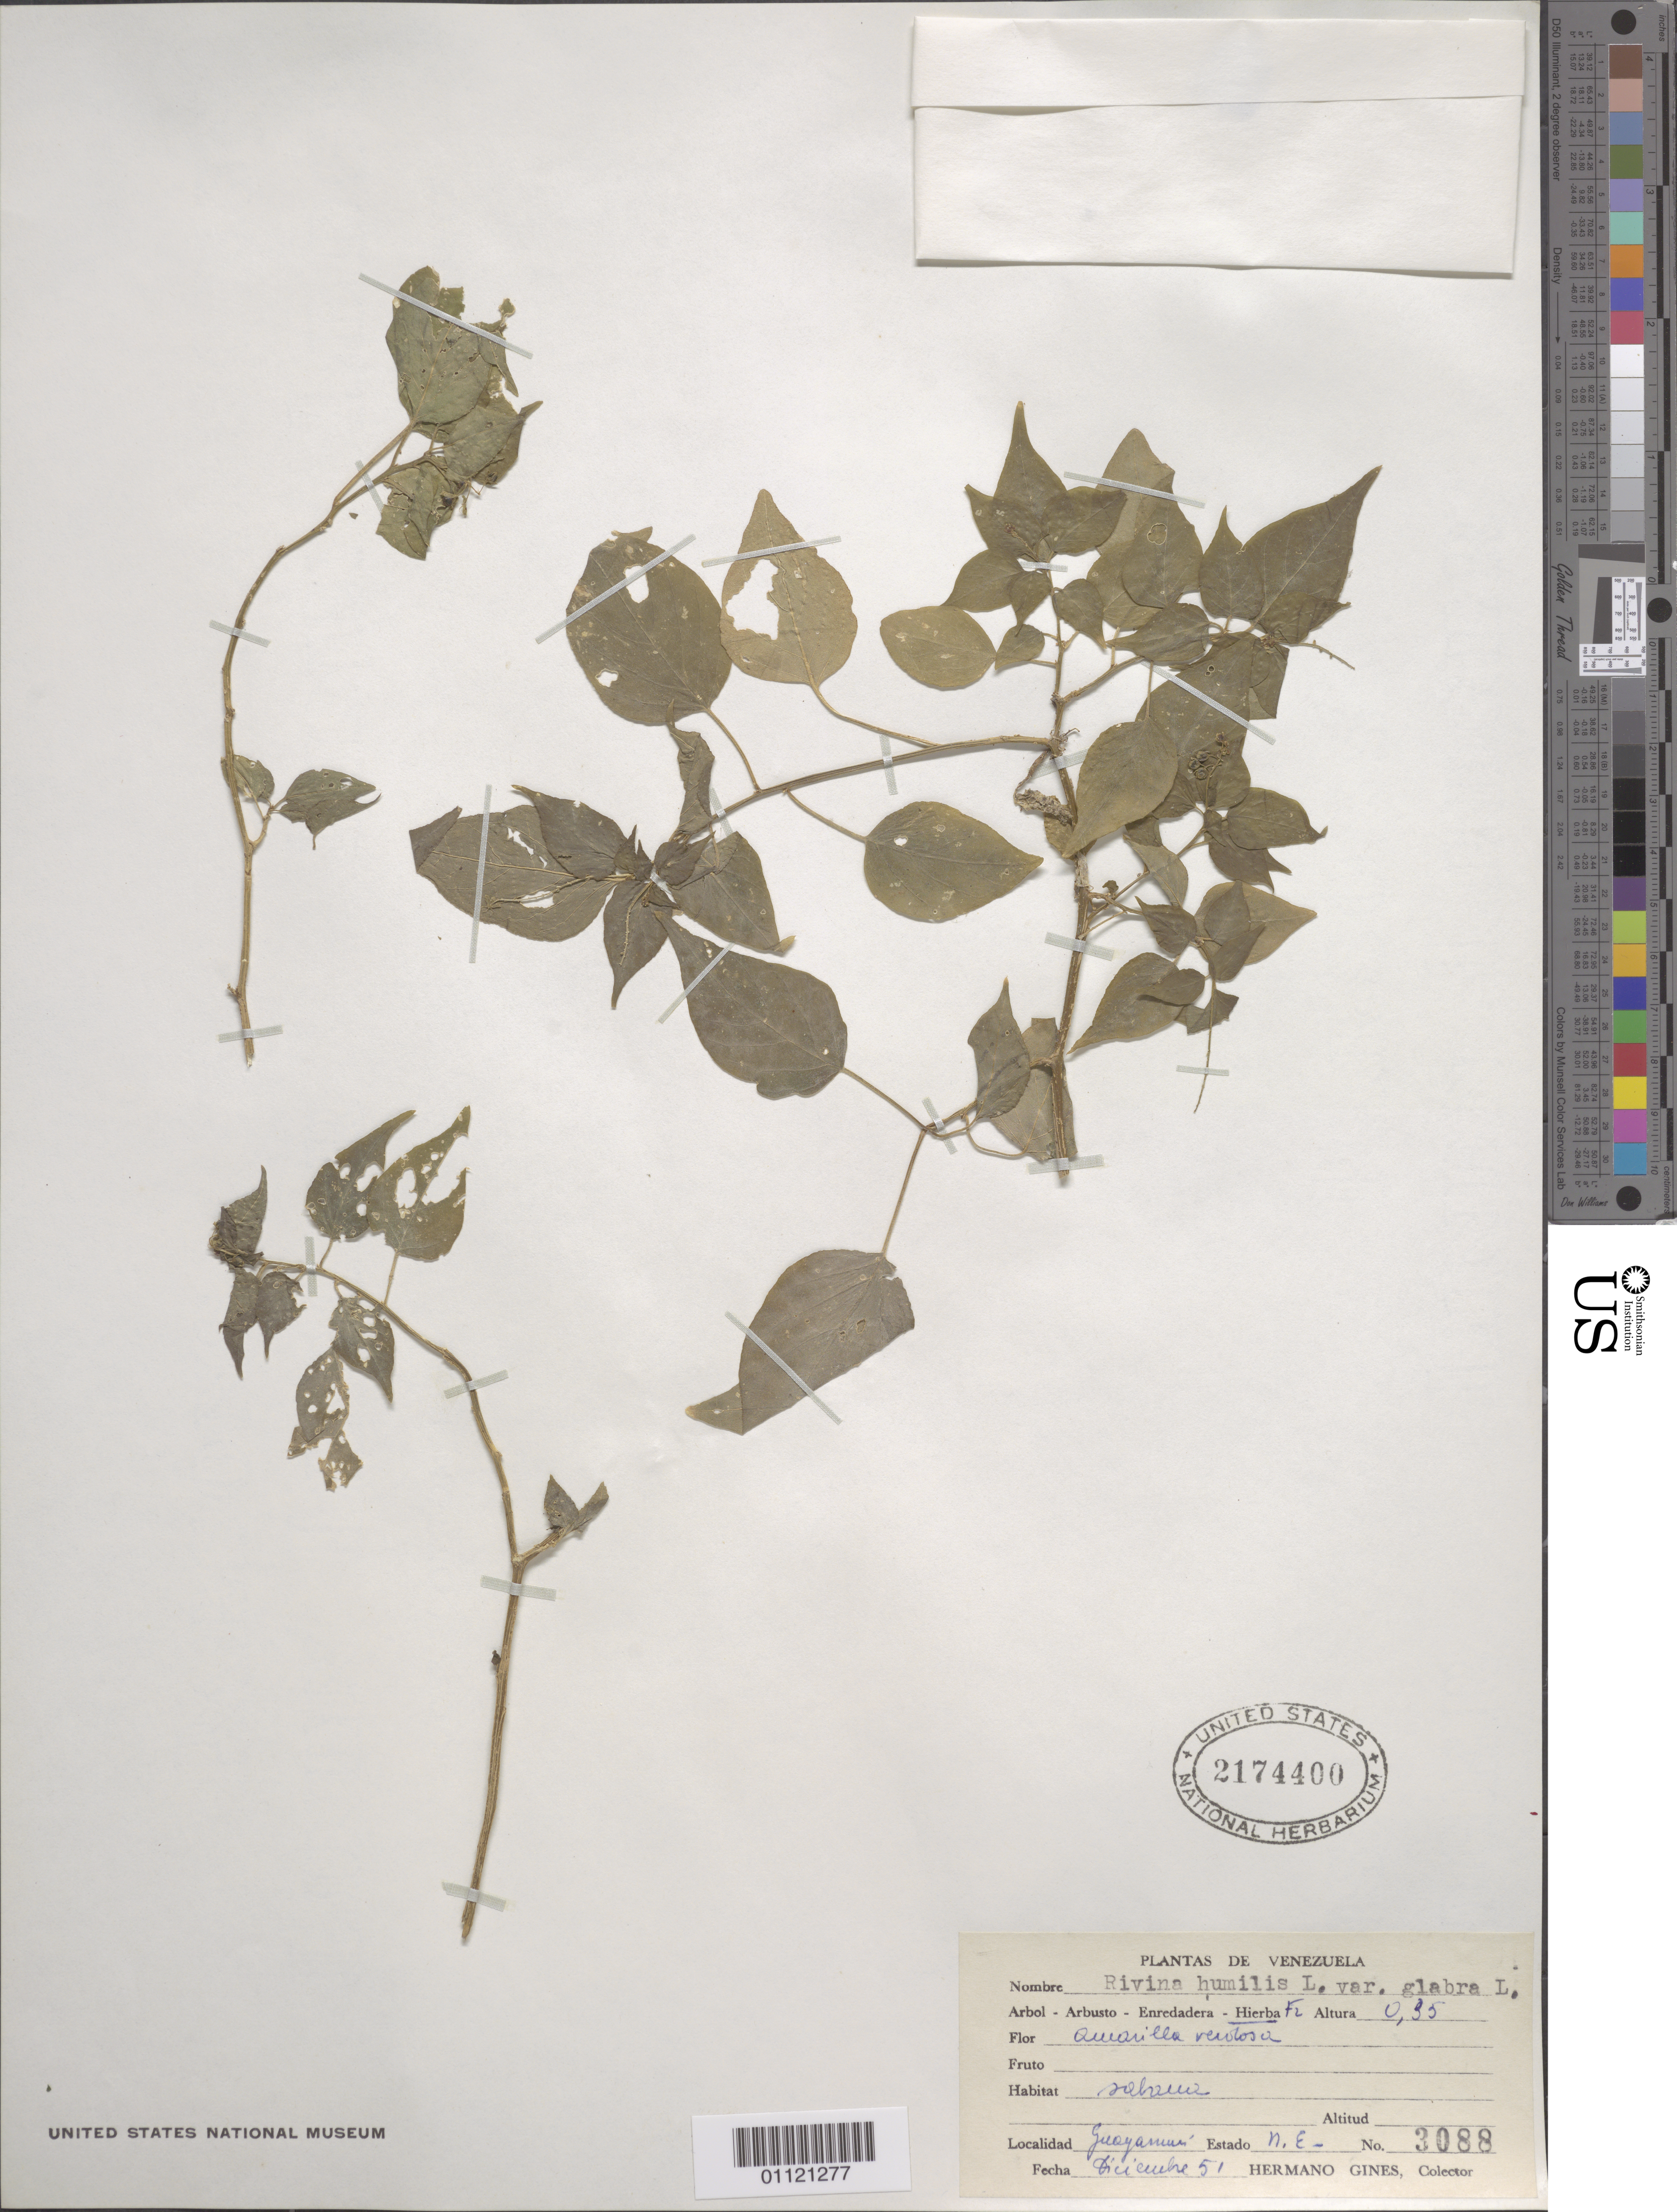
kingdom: Plantae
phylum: Tracheophyta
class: Magnoliopsida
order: Caryophyllales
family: Phytolaccaceae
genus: Rivina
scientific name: Rivina humilis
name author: L.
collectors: Bro. Gines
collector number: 3088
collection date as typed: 01 Dec 1951 to 31 Dec 1951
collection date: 1951-12-01/1951-12-31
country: Venezuela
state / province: Nueva Esparta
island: Margarita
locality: Guayamuri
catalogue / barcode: US 2174400